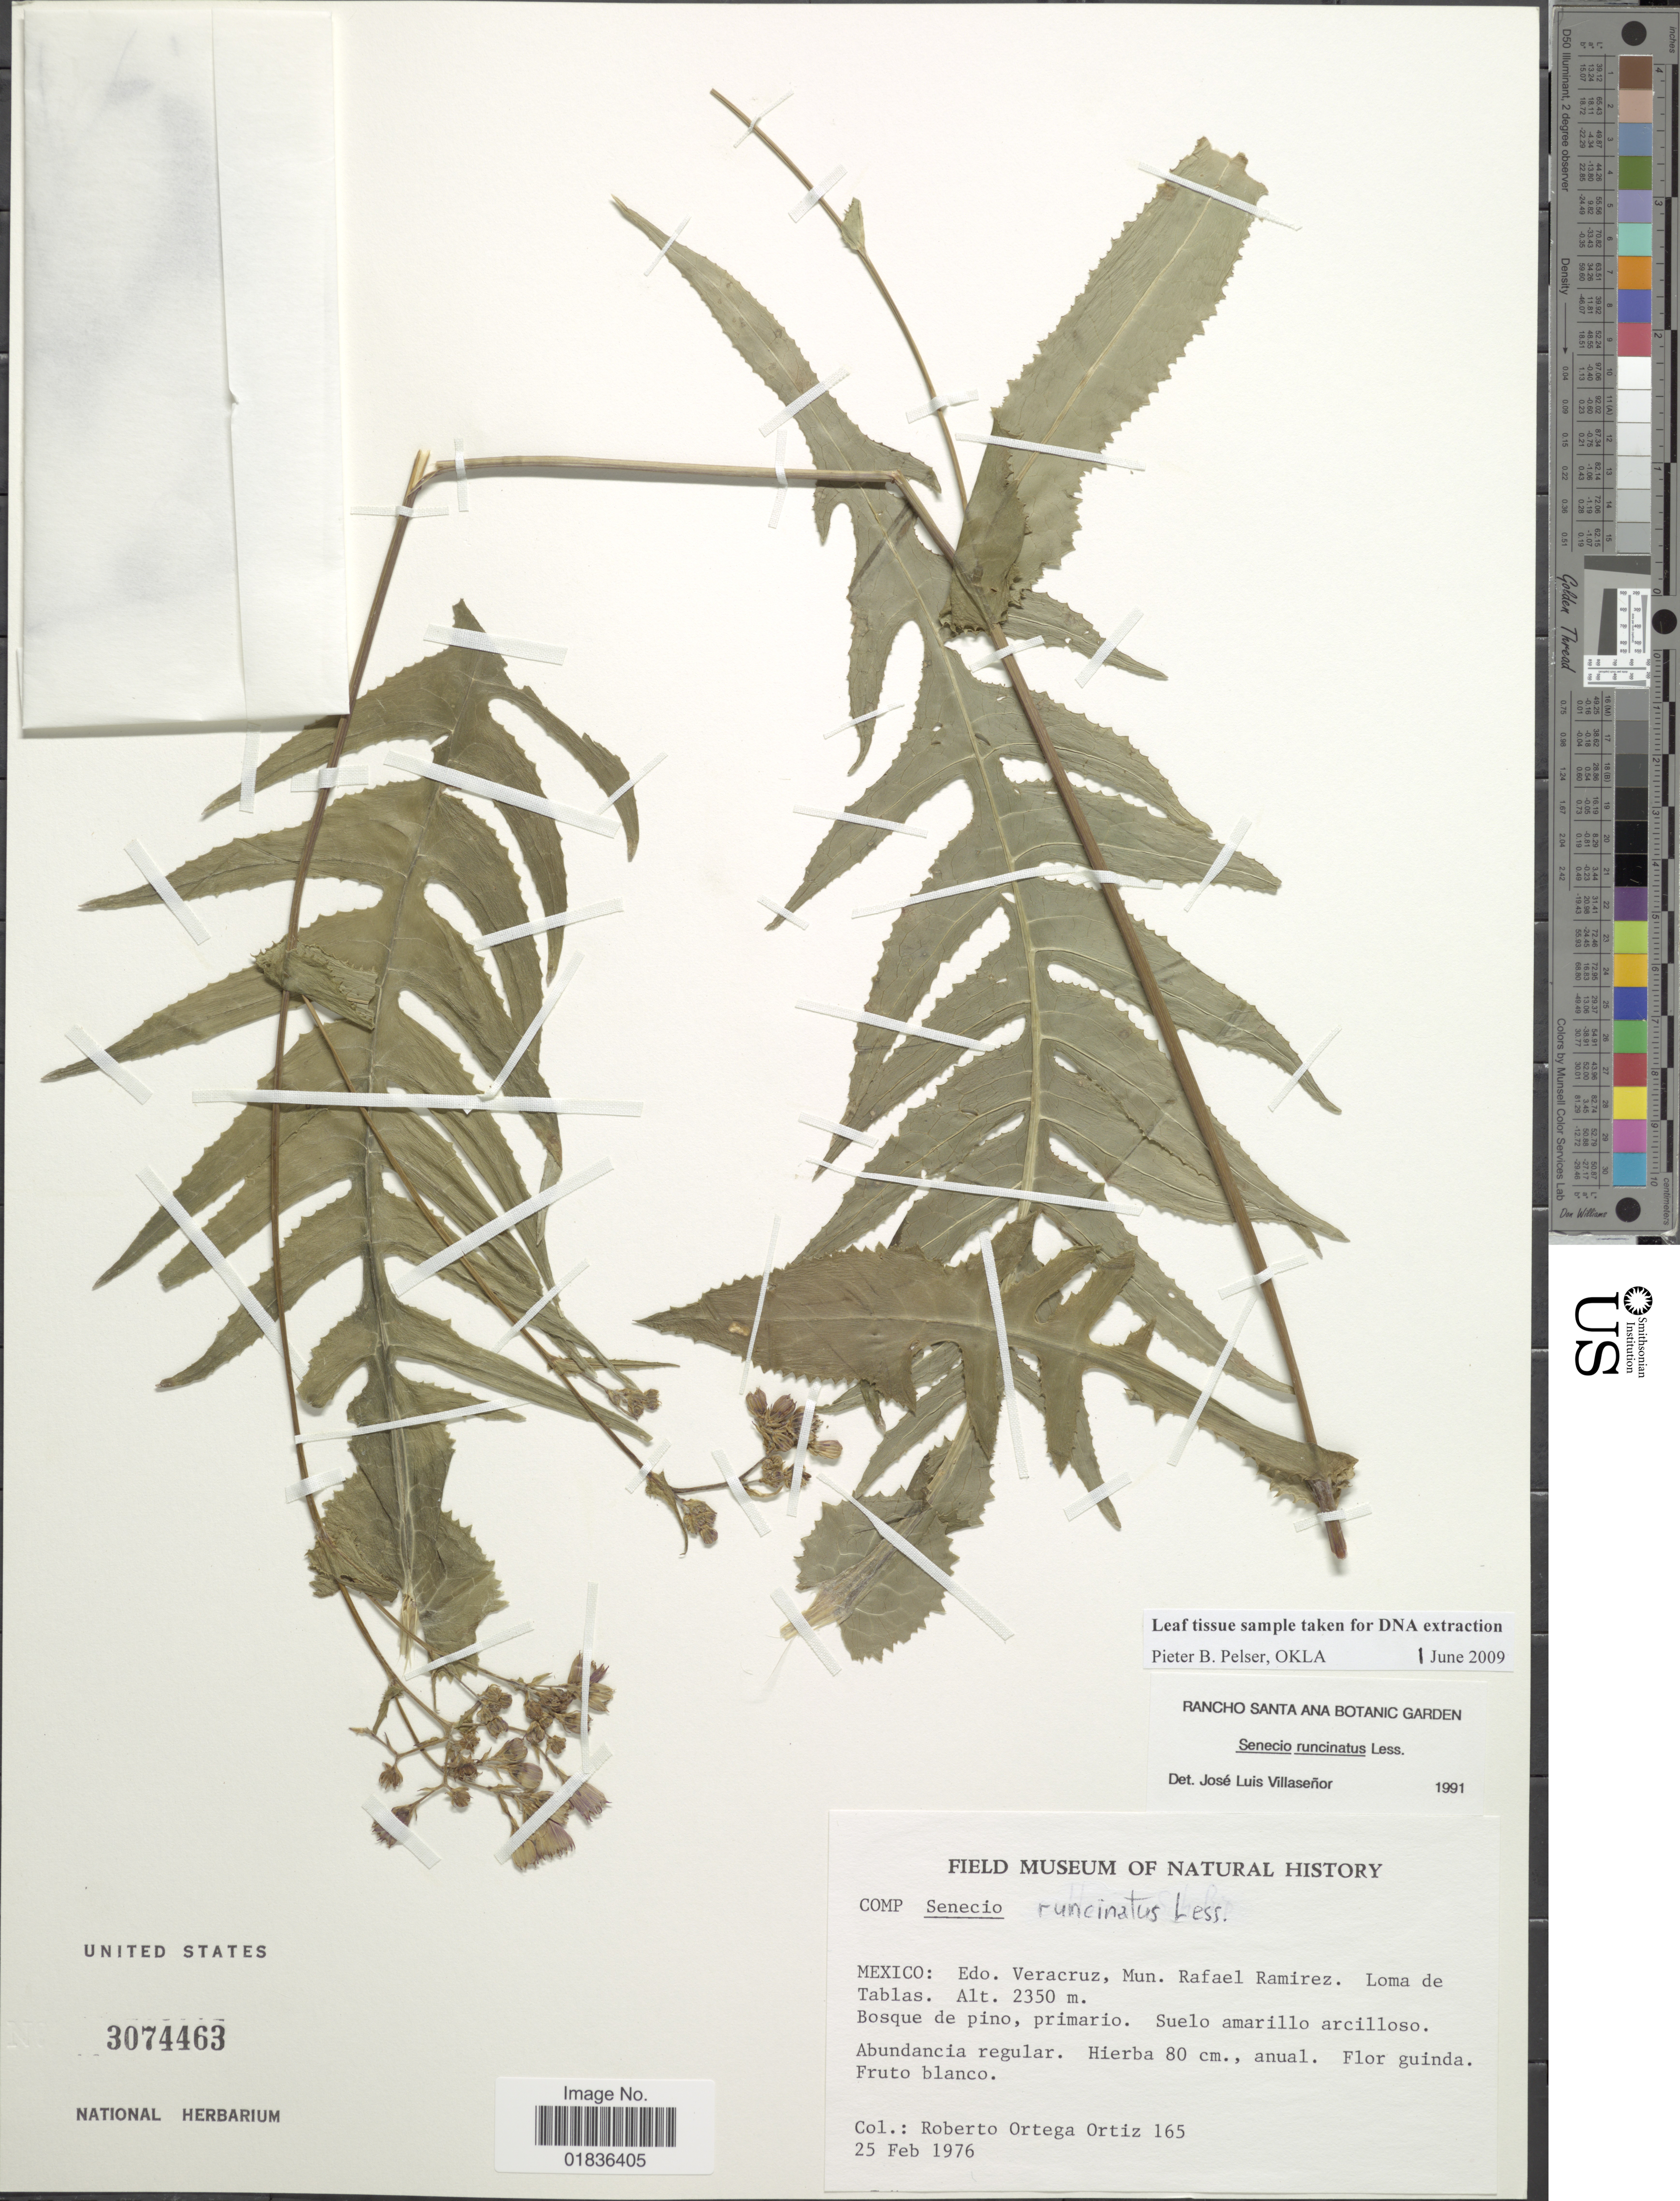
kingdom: Plantae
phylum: Tracheophyta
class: Magnoliopsida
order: Asterales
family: Asteraceae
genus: Senecio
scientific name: Senecio runcinatus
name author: Less.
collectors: R. V. Ortega O.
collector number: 165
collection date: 1976-02-25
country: Mexico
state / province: Veracruz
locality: Veracruz, Mun. Rafael Ramirez, Loma de Tablas.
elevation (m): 2350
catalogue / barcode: US 3074463